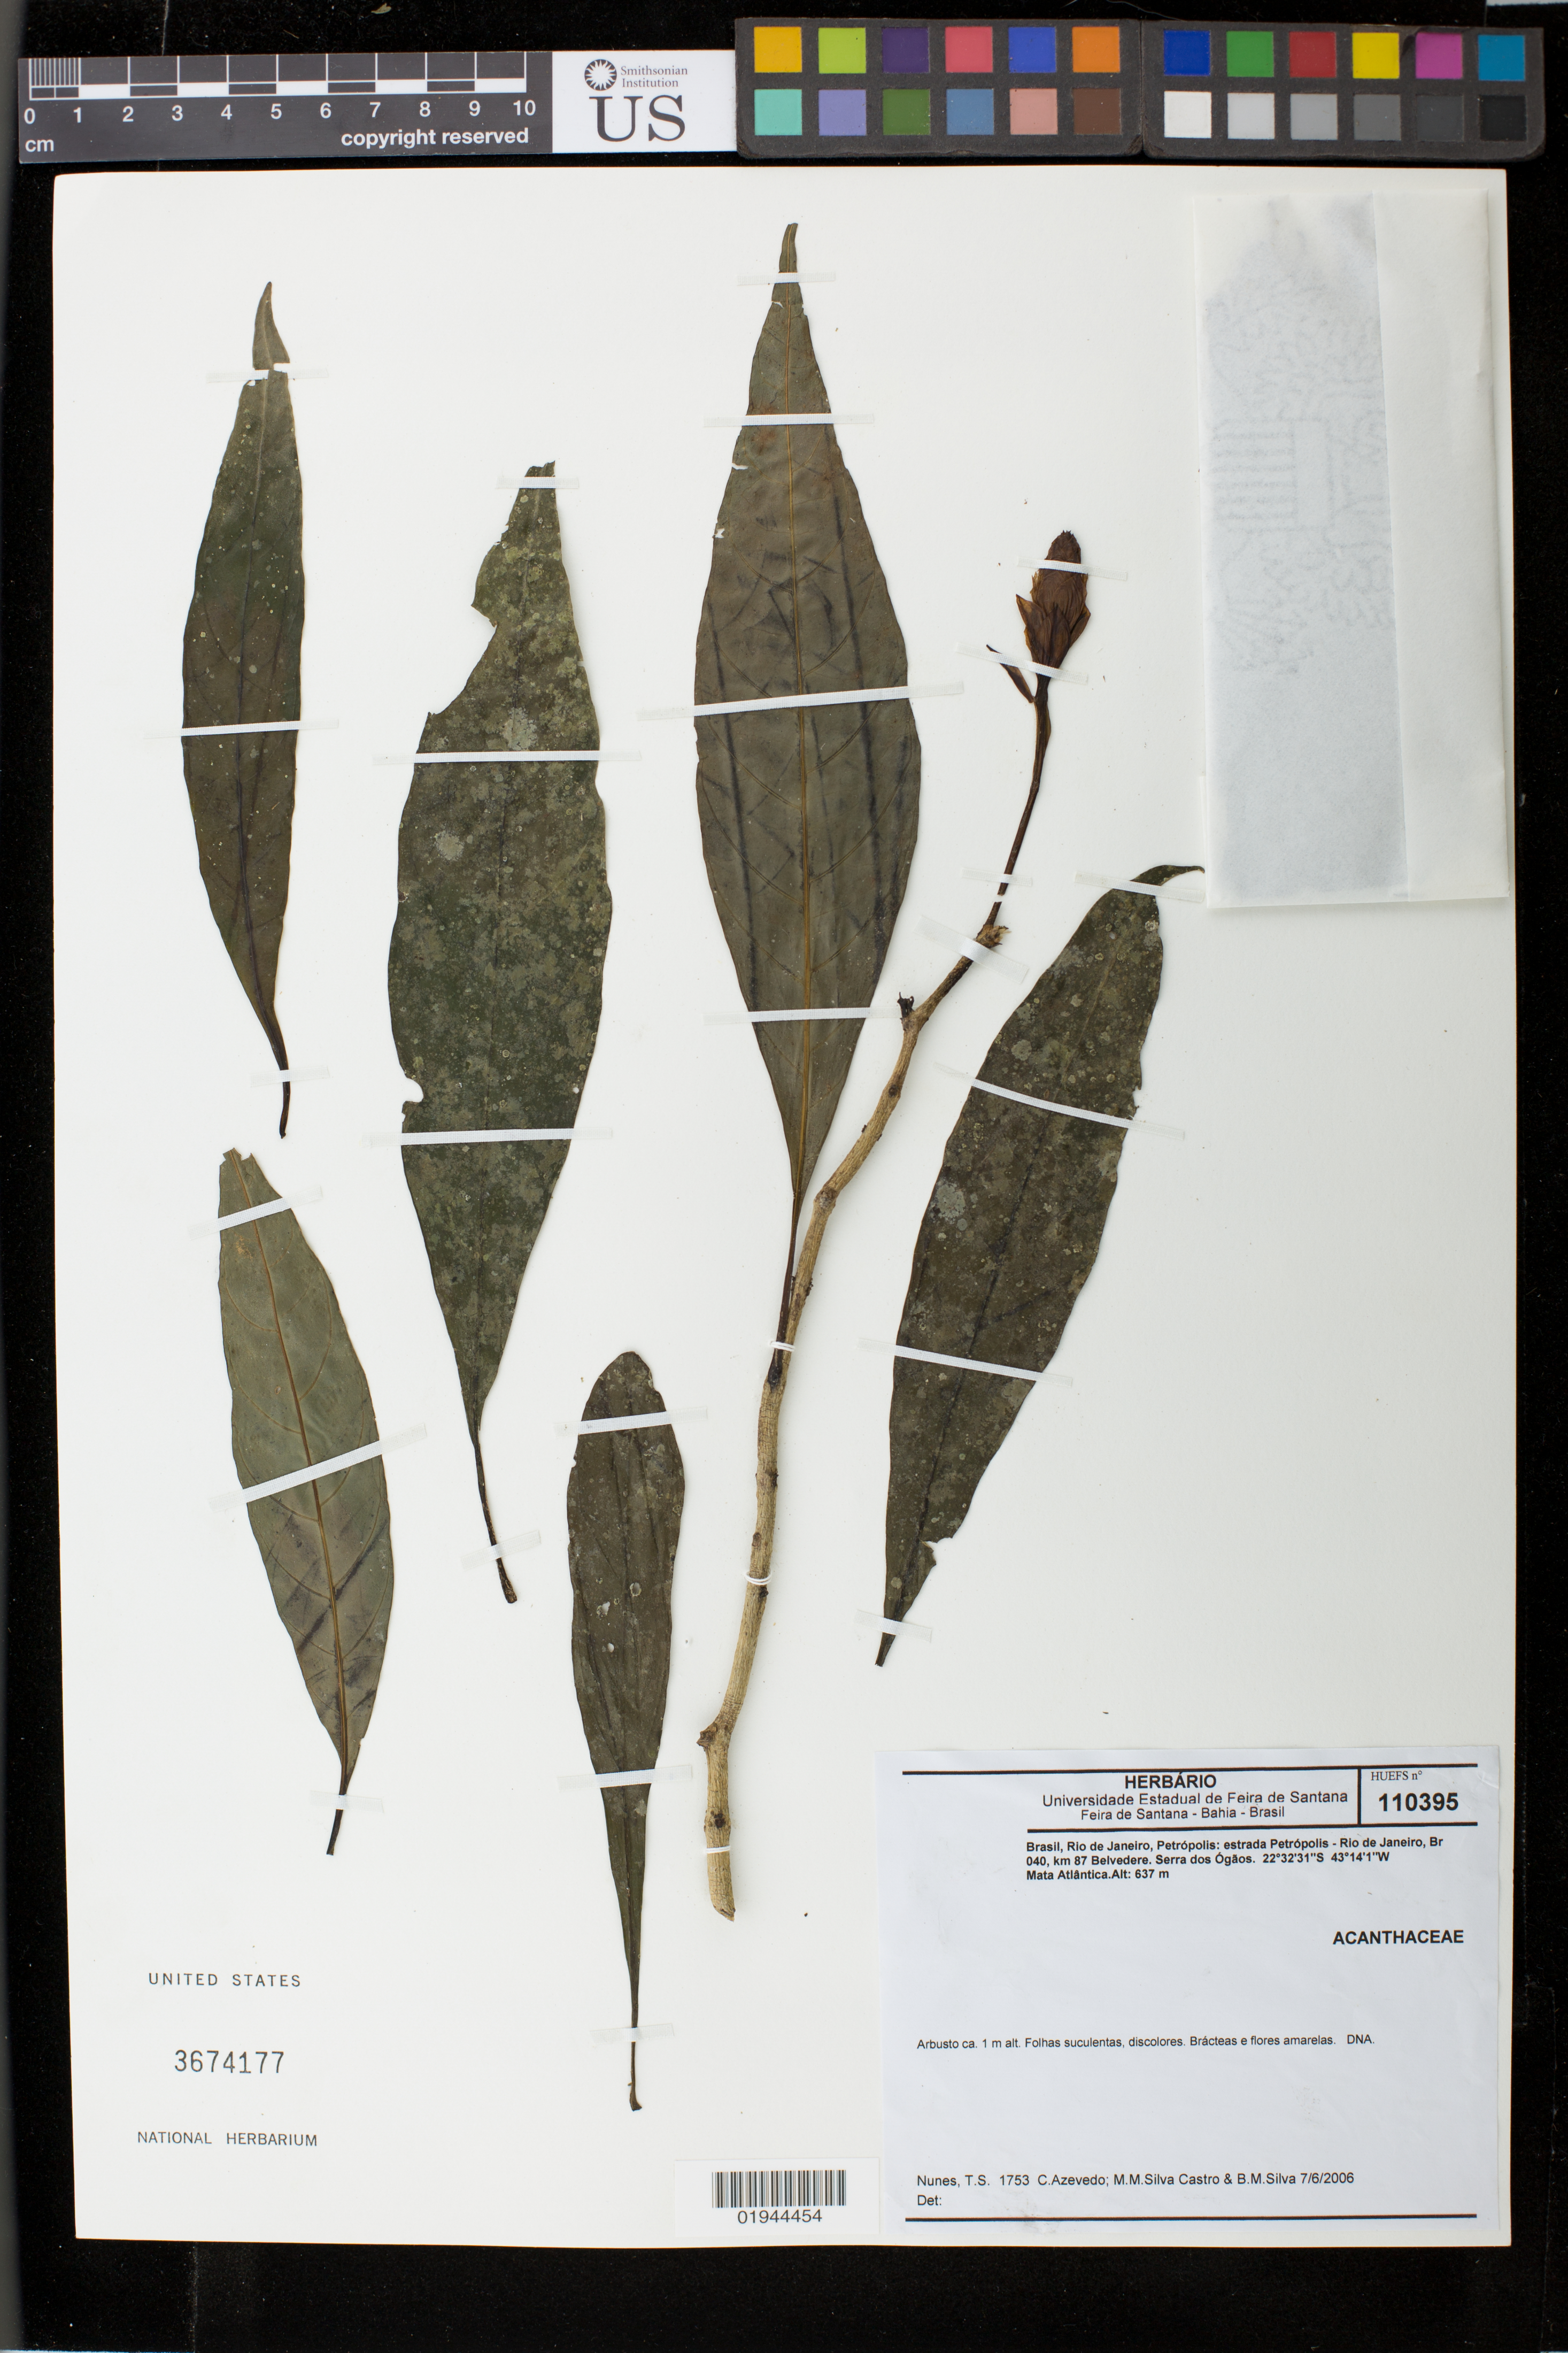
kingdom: Plantae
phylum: Tracheophyta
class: Magnoliopsida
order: Lamiales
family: Acanthaceae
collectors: T. S. Nunes, C. O. Azevedo, M. Silva Castro & B. Silva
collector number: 1753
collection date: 2006-06-07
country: Brazil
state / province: Rio de Janeiro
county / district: Petrópolis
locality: estrada Petrópolis - Rio de Janeiro, Br 040, km 87 Belvedere. Serra dos Ogaos.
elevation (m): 637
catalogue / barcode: US 3674177